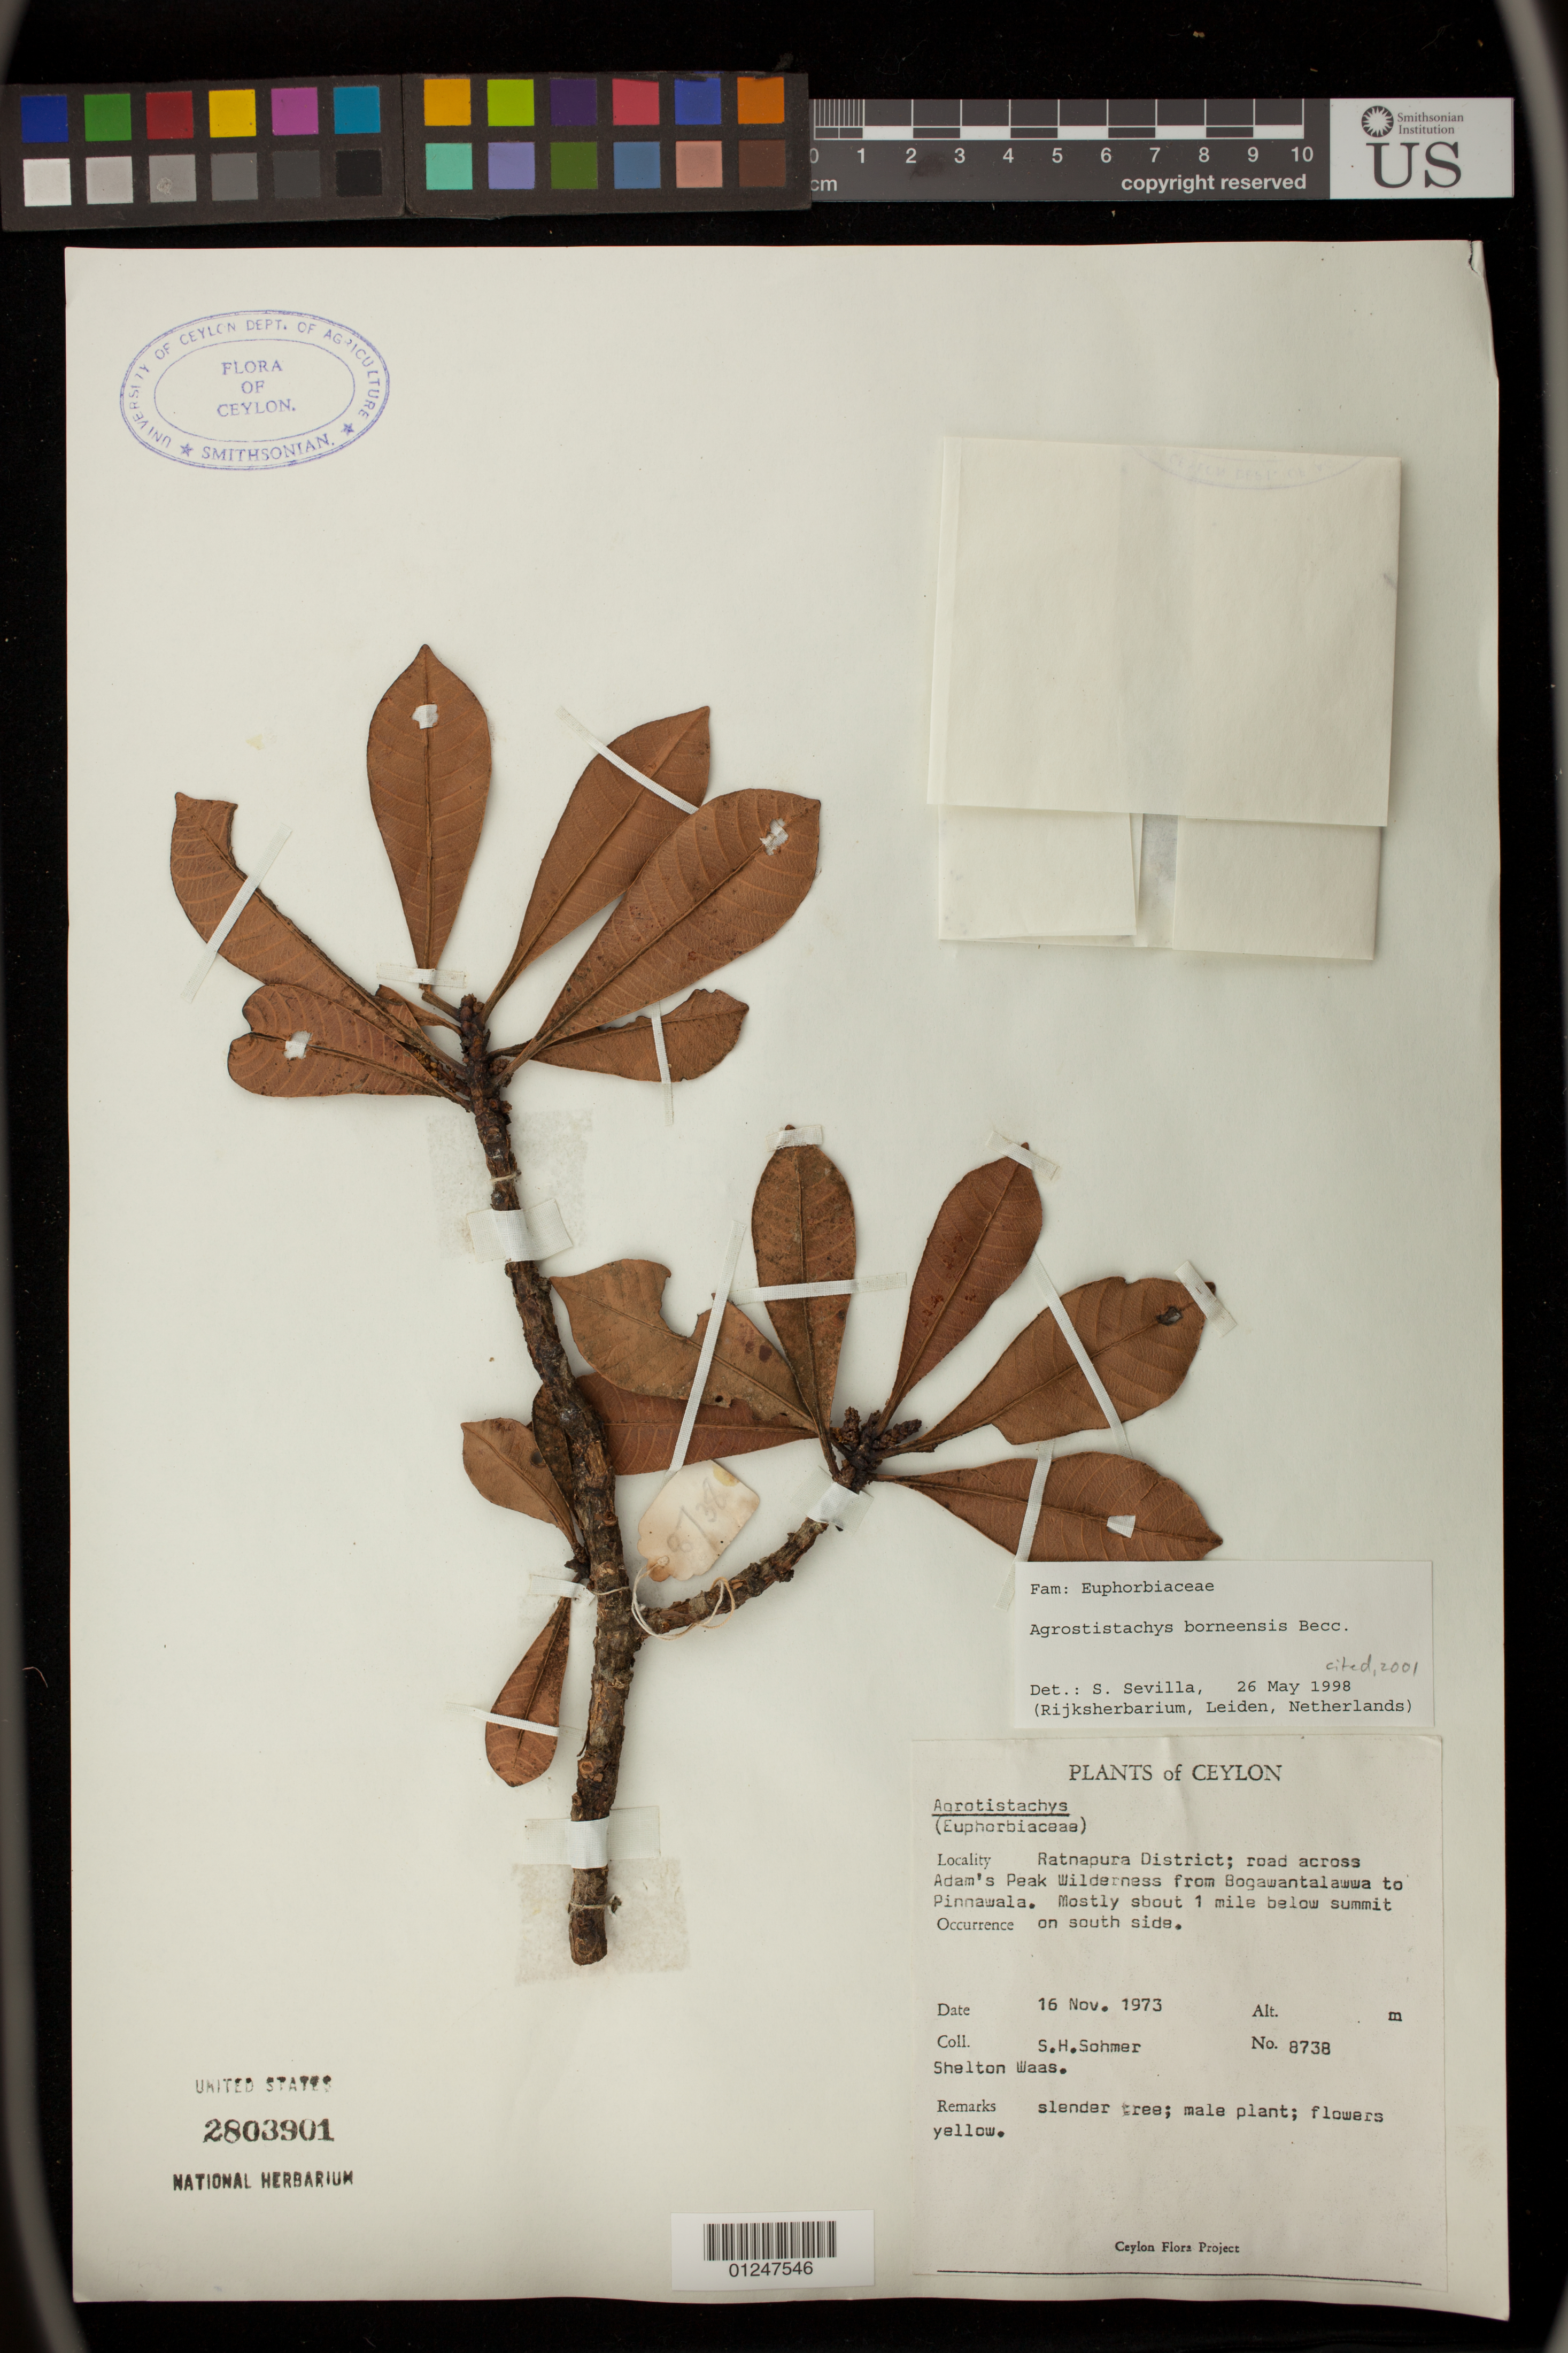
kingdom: Plantae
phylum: Tracheophyta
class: Magnoliopsida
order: Malpighiales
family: Euphorbiaceae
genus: Agrostistachys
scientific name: Agrostistachys borneensis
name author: Becc.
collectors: S. H. Sohmer & S. Waas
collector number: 8738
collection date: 1973-11-16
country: Sri Lanka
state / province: Sabaragamuwa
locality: road across Adam's Peak Wilderness from Bogawantalawwa to Pinnawala. Mostly about 1 mi below summit on south side, Ratnapura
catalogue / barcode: US 2803901